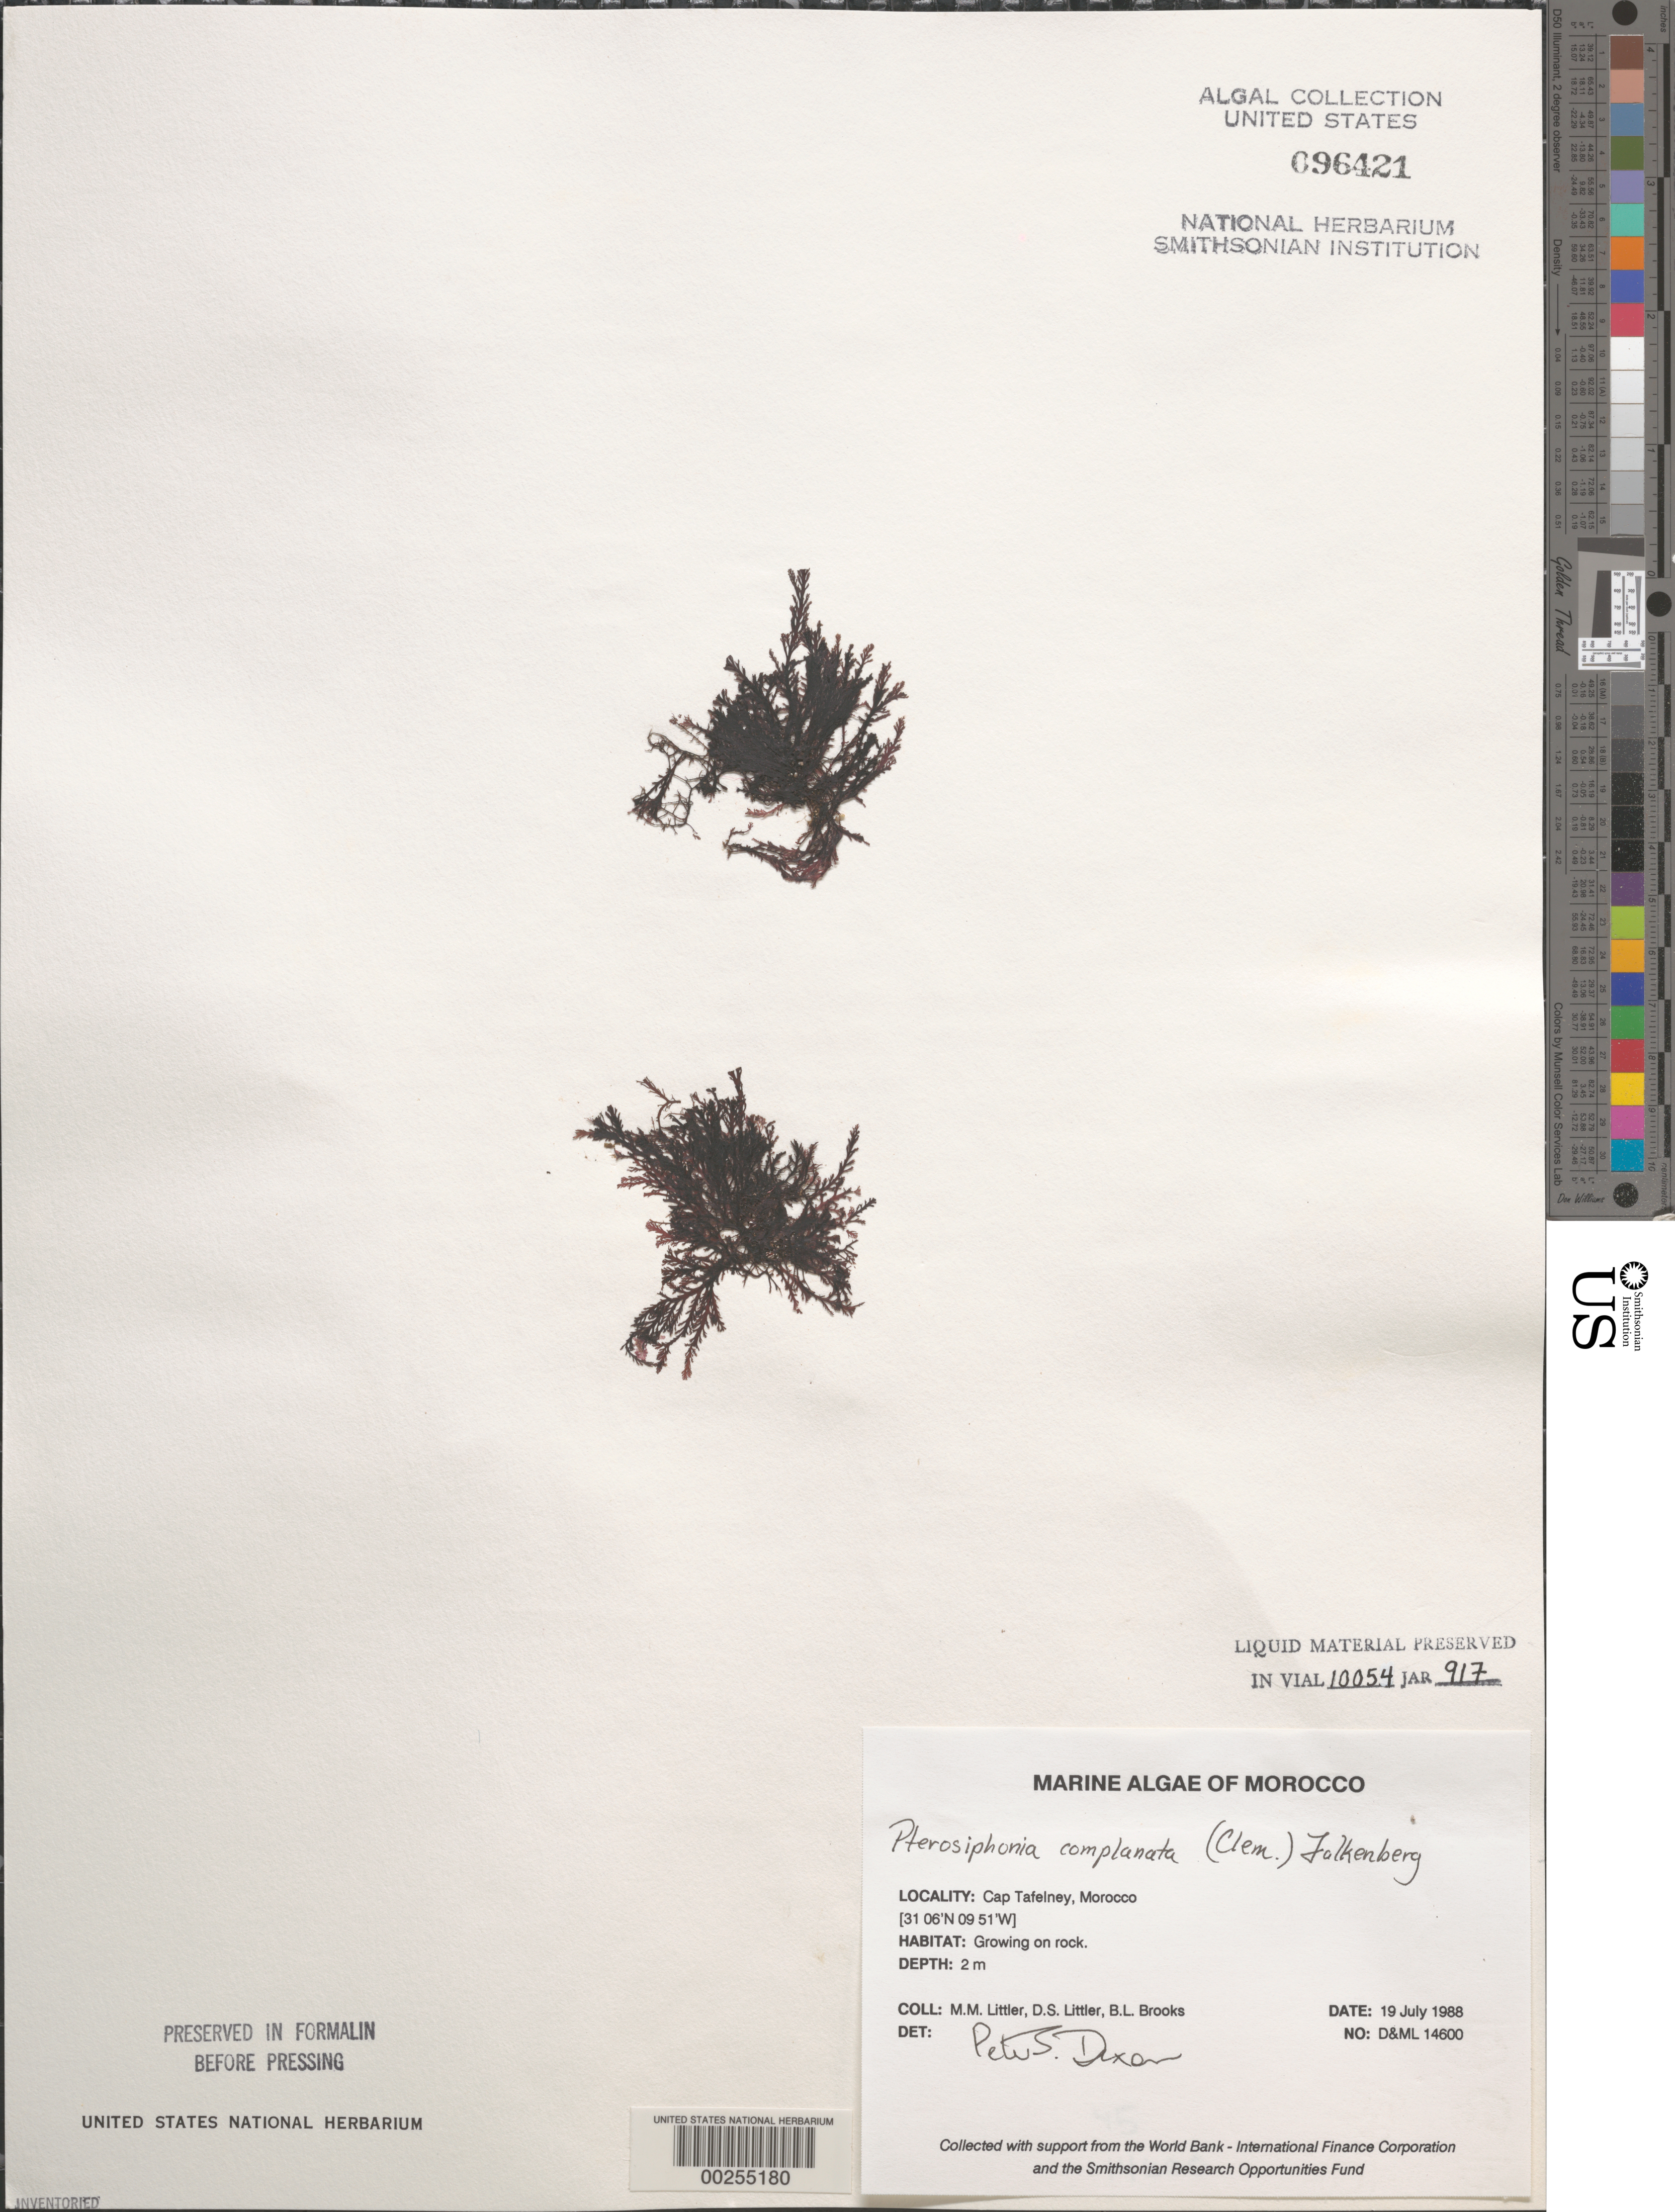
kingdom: Plantae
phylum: Rhodophyta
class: Florideophyceae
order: Ceramiales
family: Rhodomelaceae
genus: Pterosiphonia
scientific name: Pterosiphonia complanata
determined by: Dixon, P. S.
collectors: M. M. Littler, D. S. Littler & B. Brooks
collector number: D&ML 14600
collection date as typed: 19 Jul 1988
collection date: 1988-07-19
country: Morocco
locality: Cap Tafelney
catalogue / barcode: US 96421